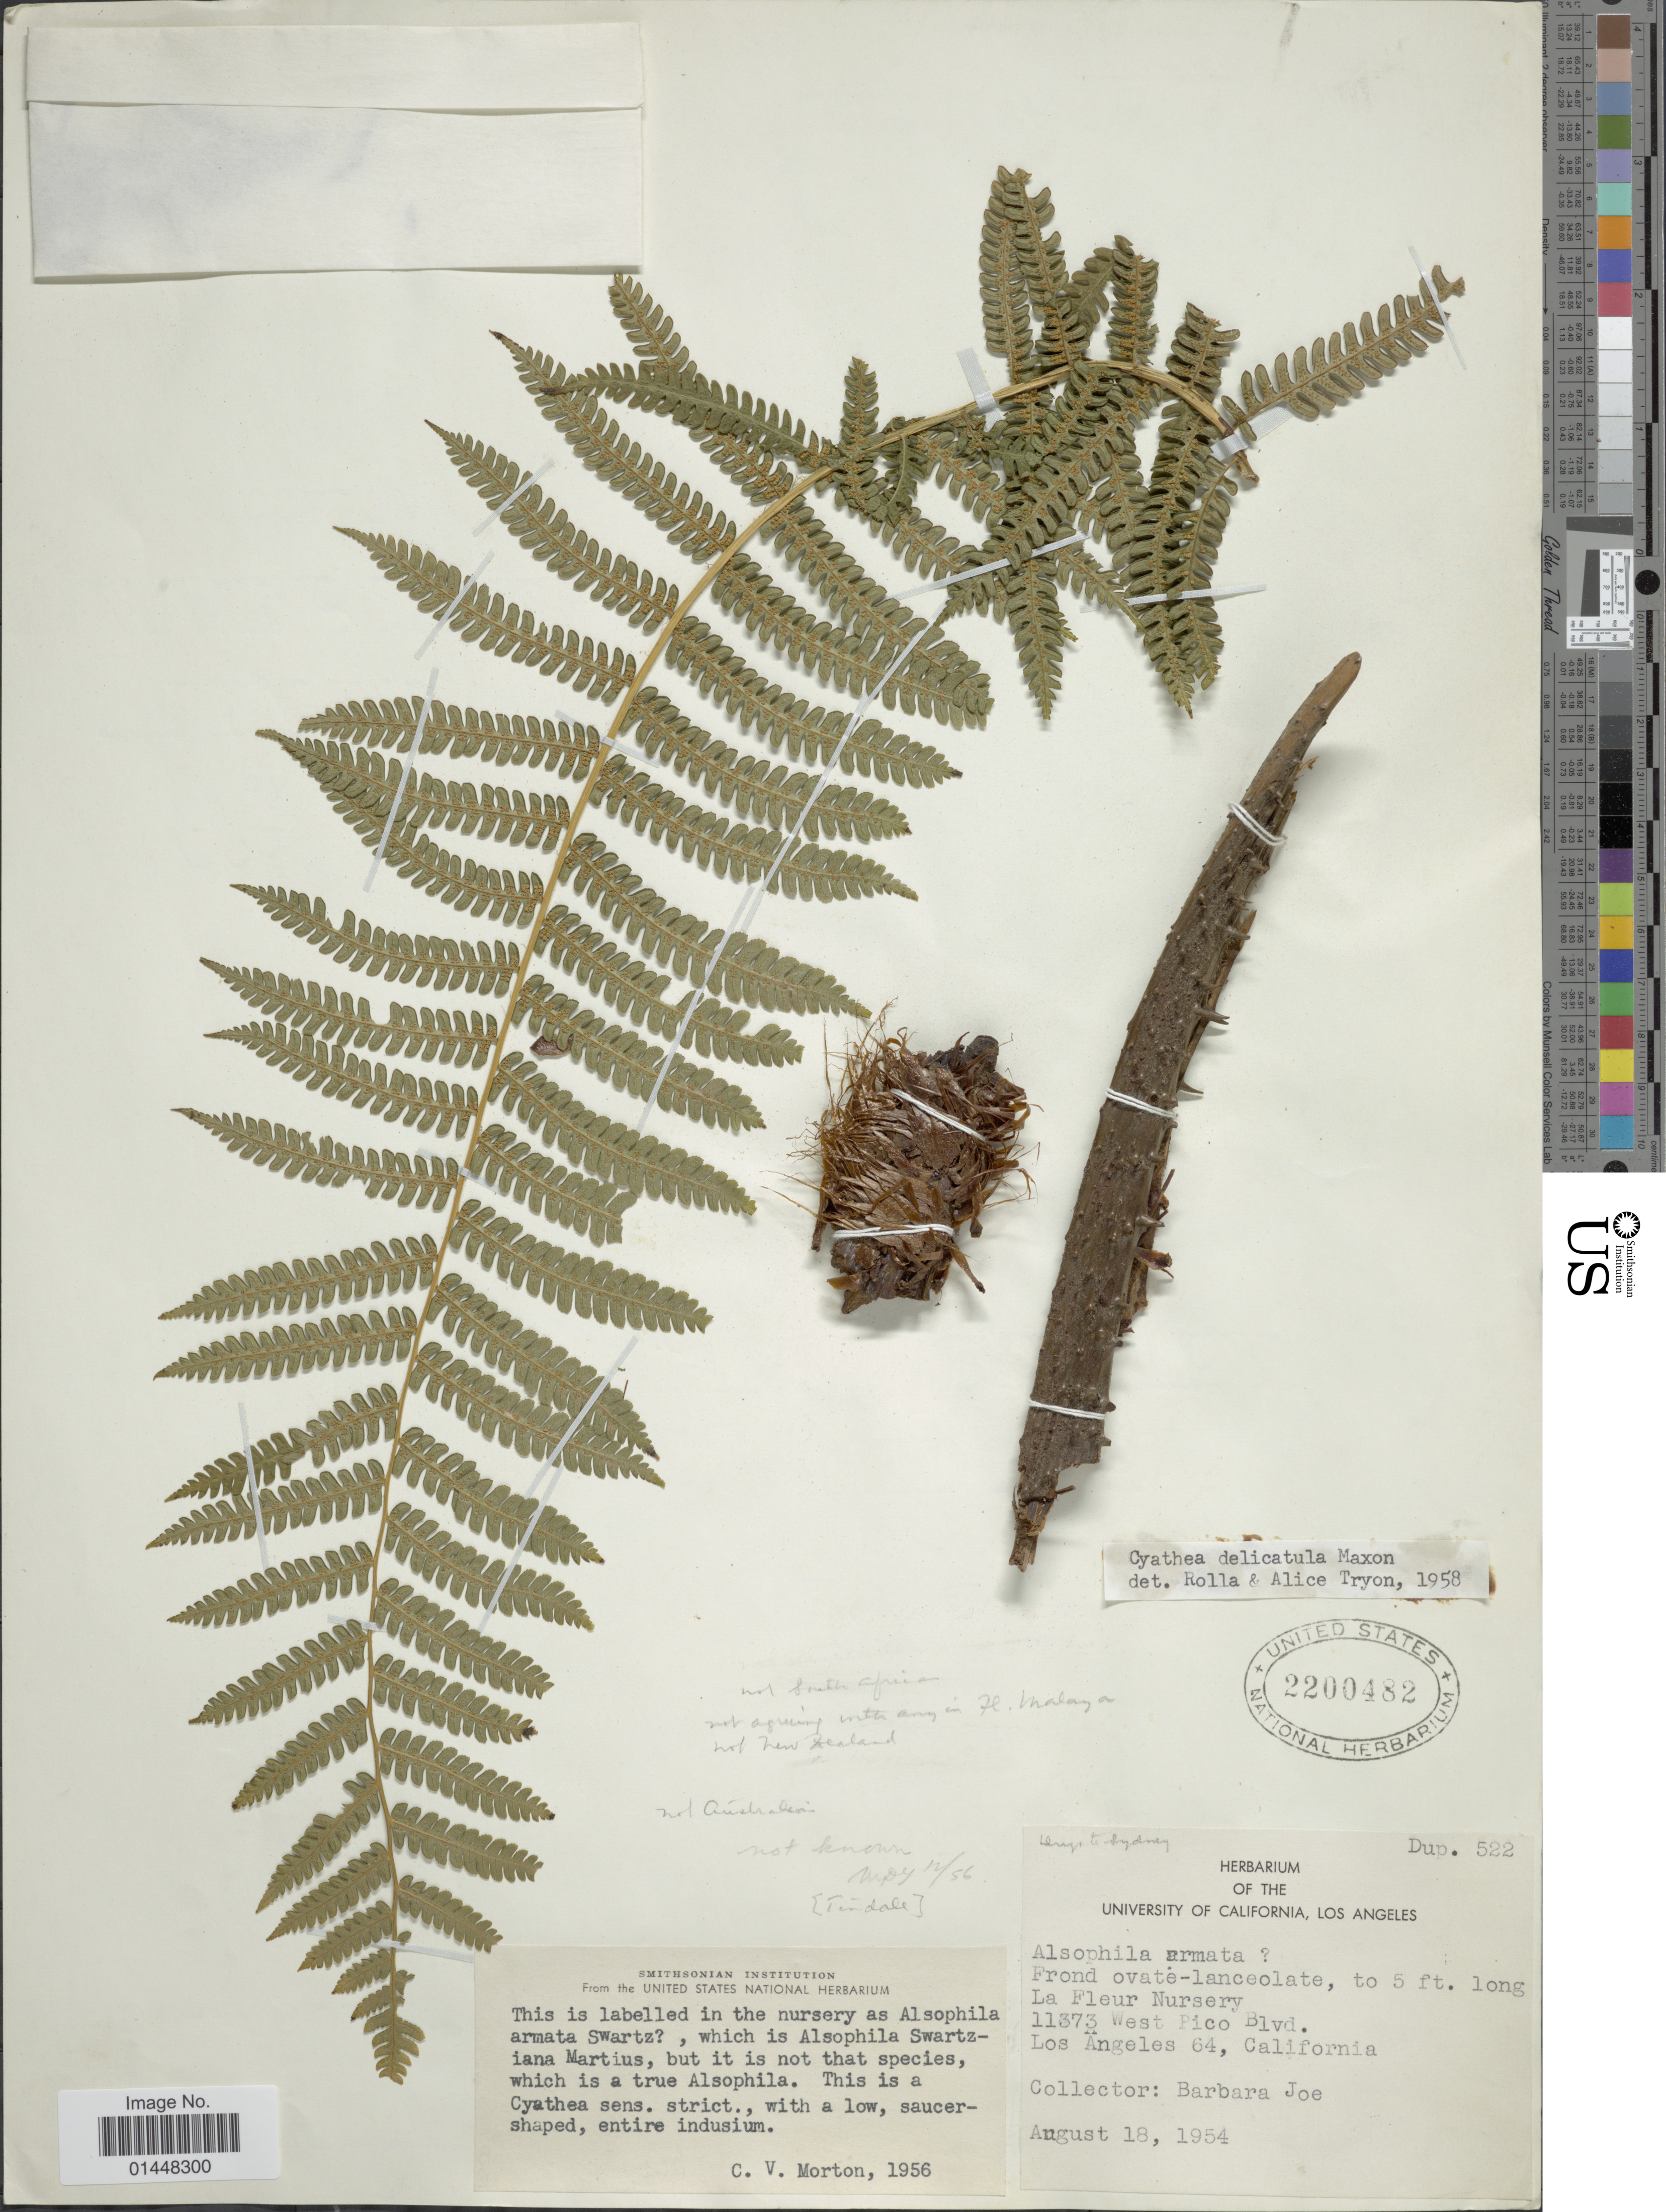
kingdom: Plantae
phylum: Tracheophyta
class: Polypodiopsida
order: Cyatheales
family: Cyatheaceae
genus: Cyathea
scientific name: Cyathea delicatula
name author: Maxon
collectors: B. Joe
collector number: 522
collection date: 1954-08-18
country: United States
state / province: California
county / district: Los Angeles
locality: La Fleur Nursery. 11373 West Pico Blvd. Los Angeles 64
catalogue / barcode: US 2200482